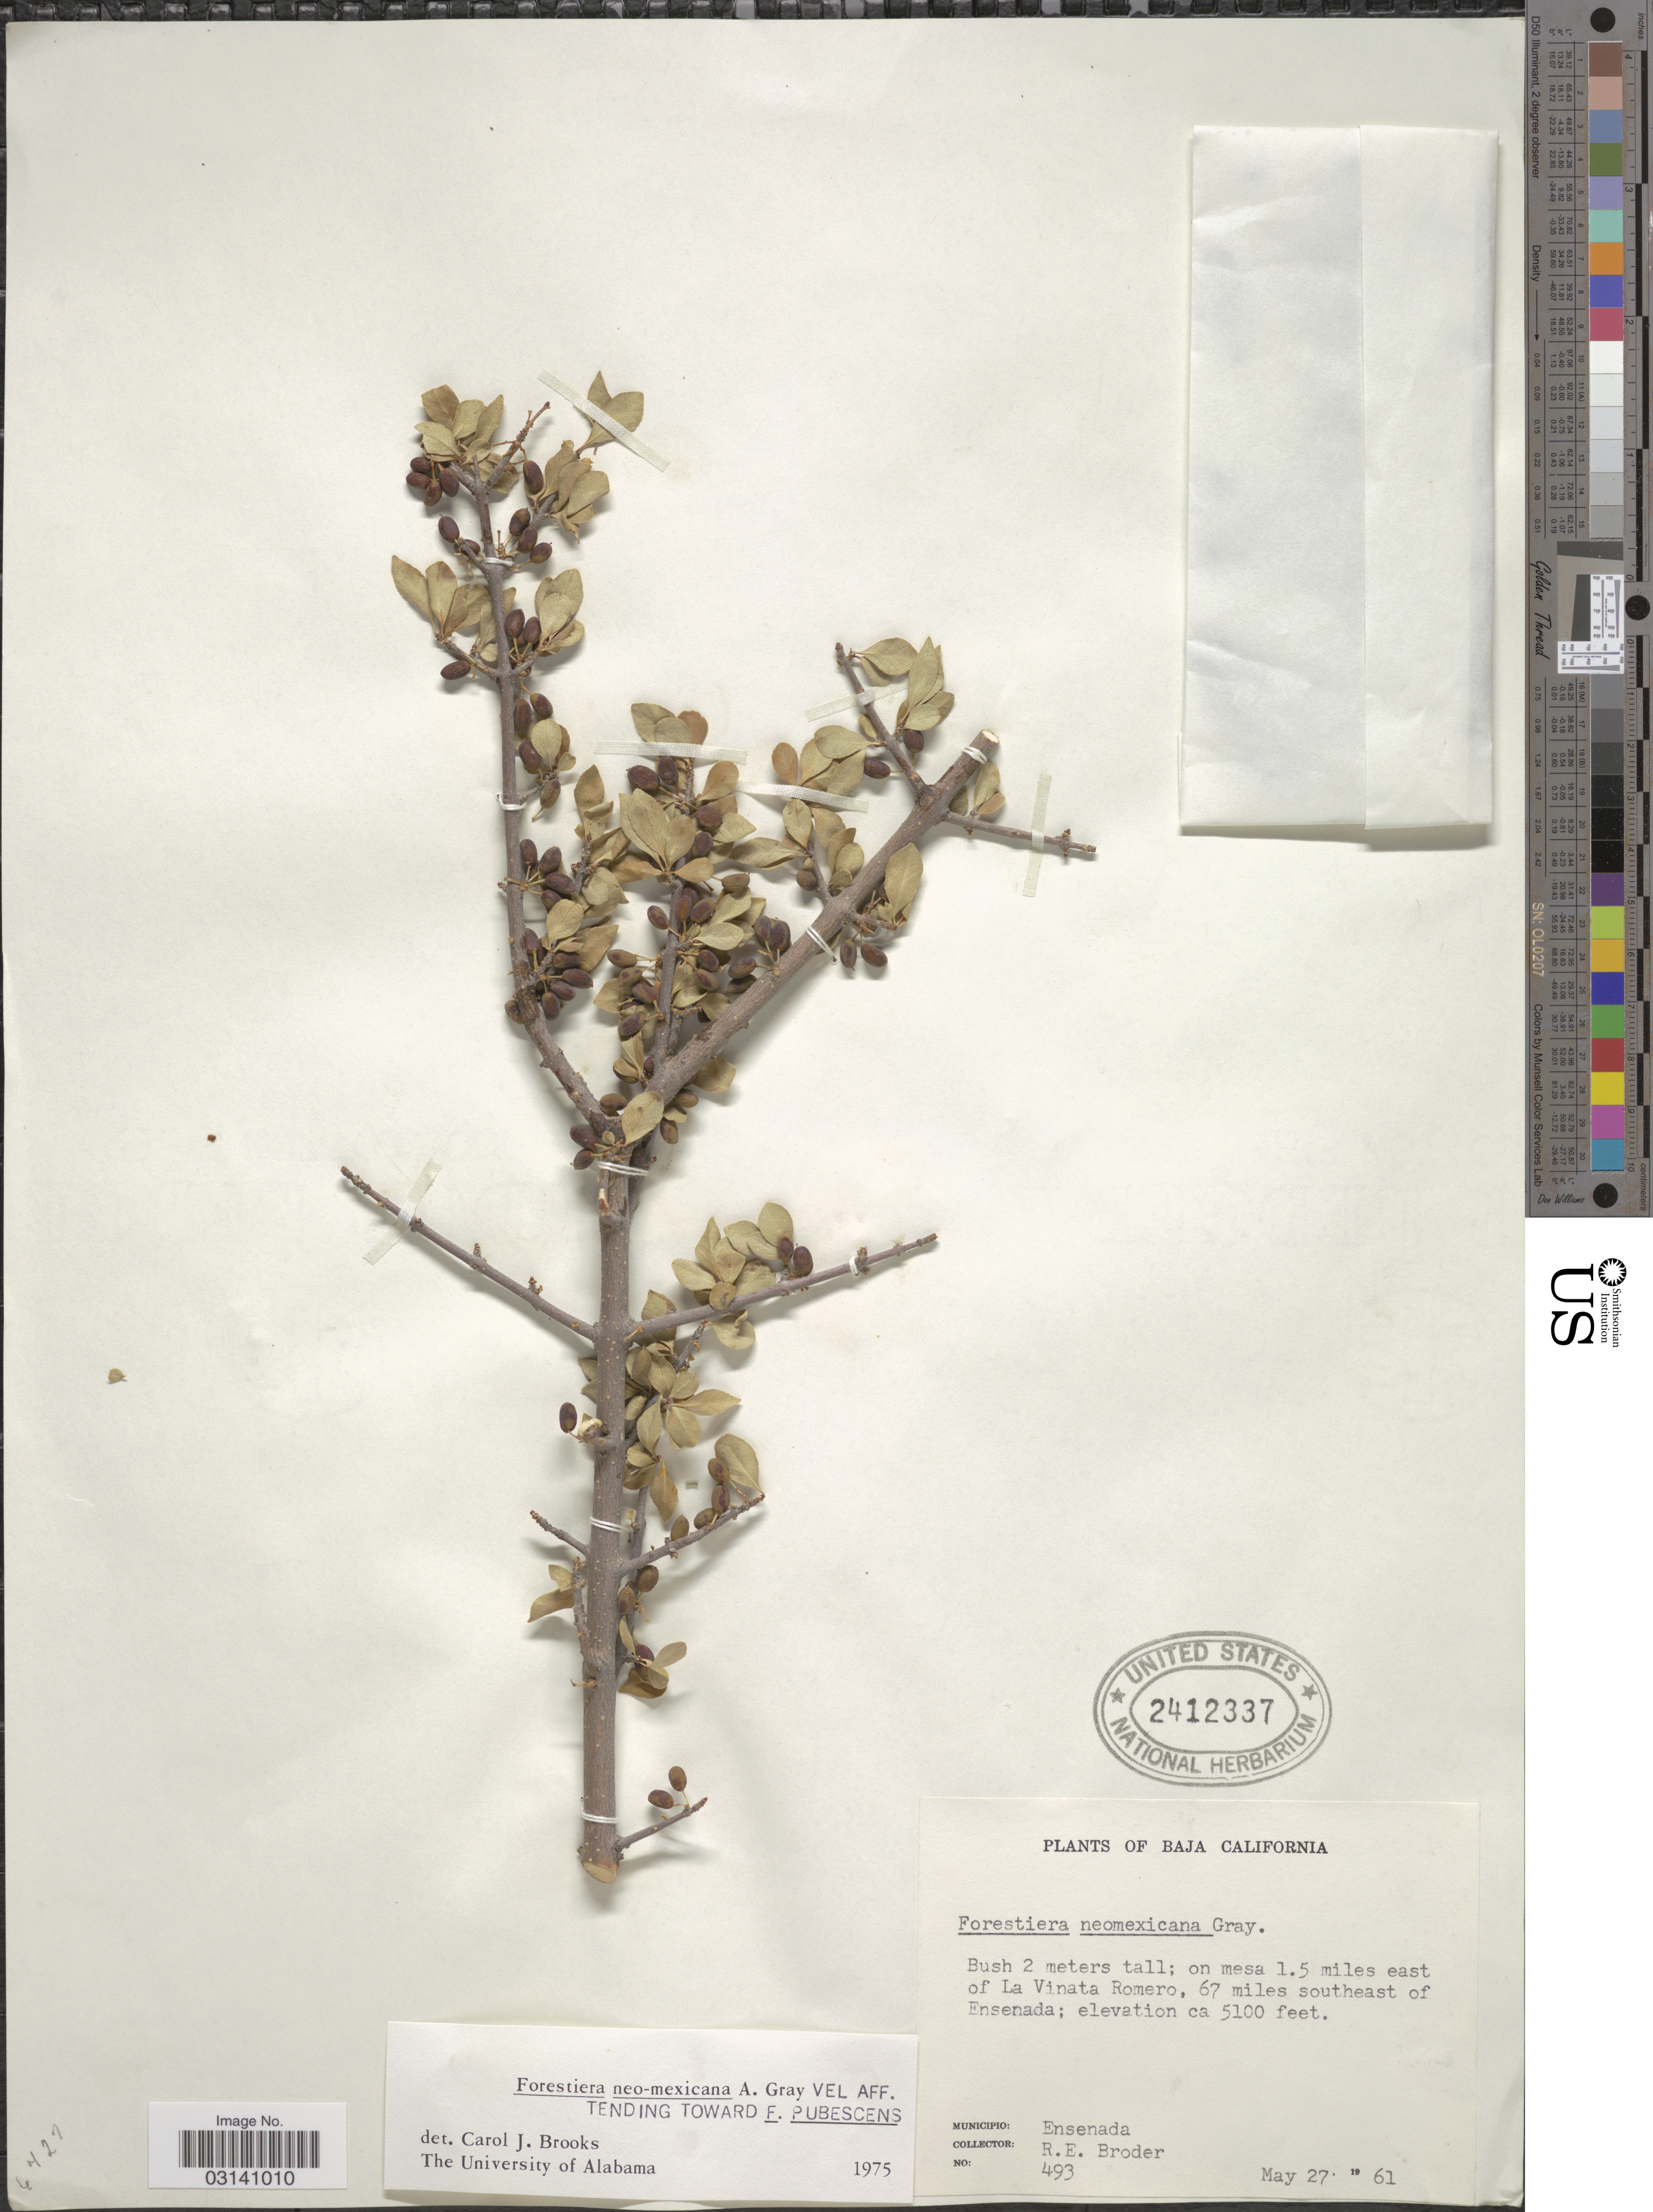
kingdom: Plantae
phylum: Tracheophyta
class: Magnoliopsida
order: Lamiales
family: Oleaceae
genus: Forestiera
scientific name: Forestiera neomexicana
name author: A. Gray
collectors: R. Broder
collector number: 493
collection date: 1961-05-27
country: Mexico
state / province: Baja California Norte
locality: On mesa 1.5 miles east of La Vinata Romero, 67 miles southeast of Ensenada. Municipio: Ensenada.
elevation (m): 1554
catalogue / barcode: US 2412337